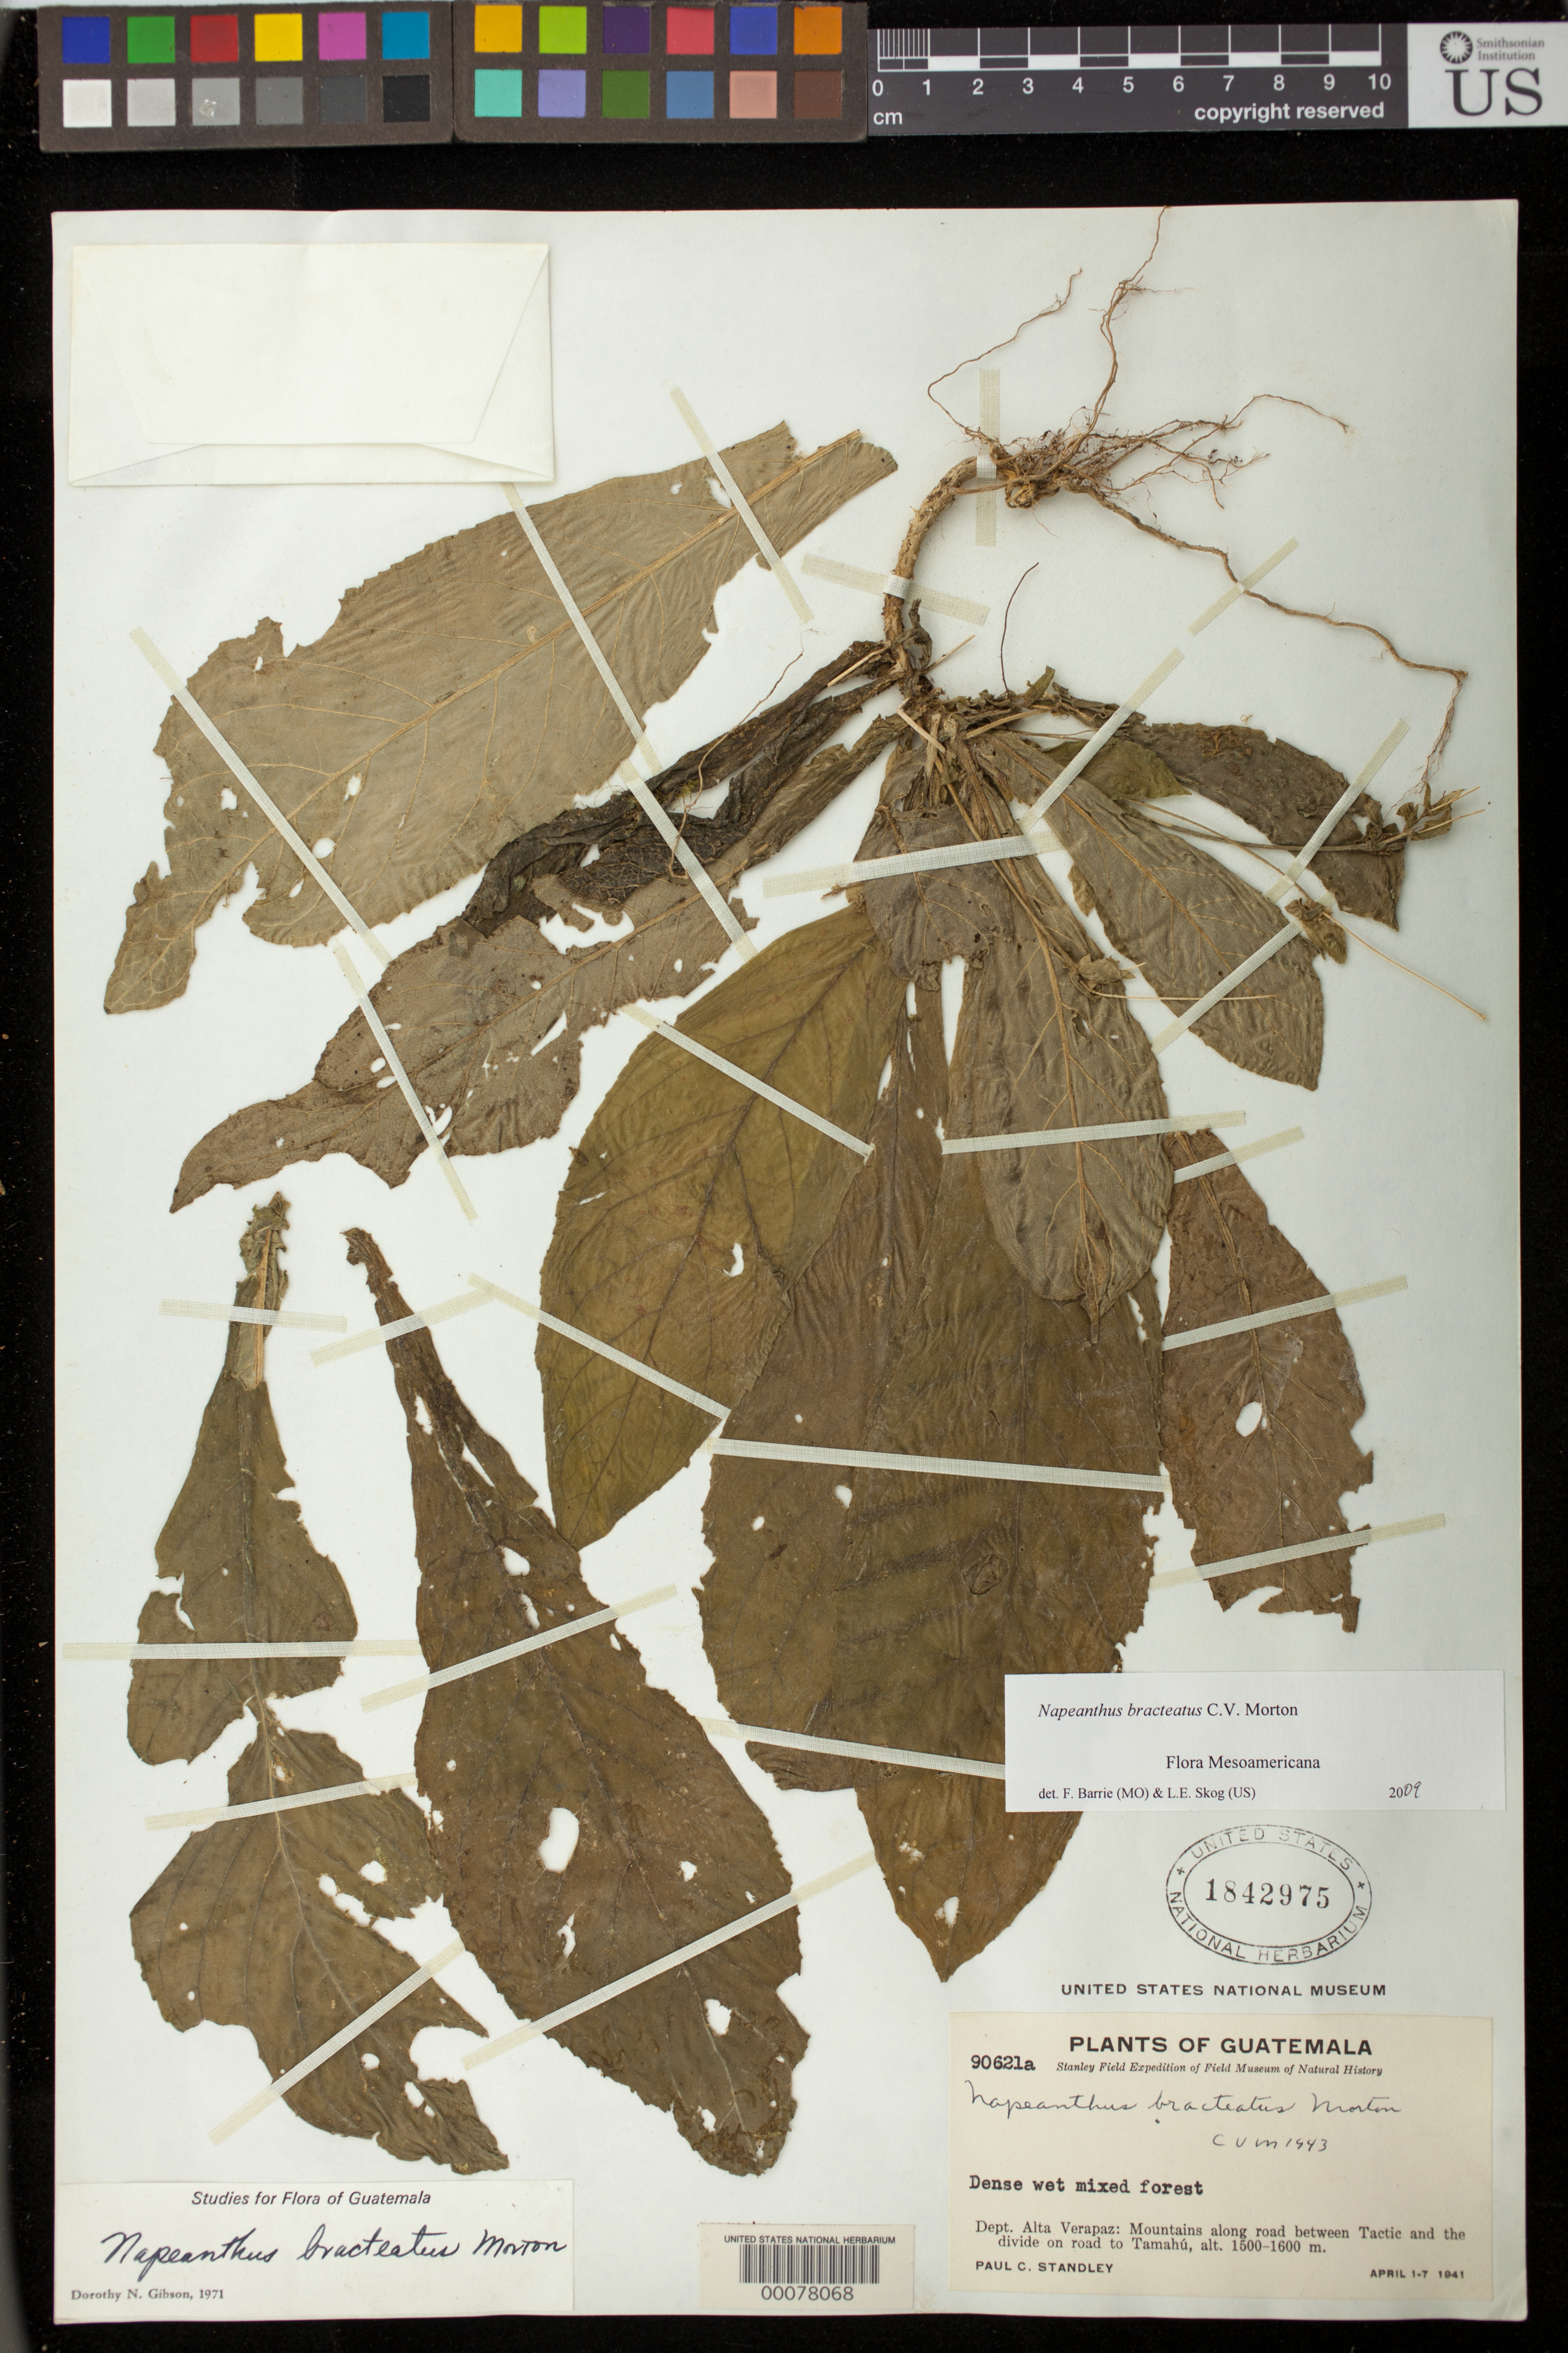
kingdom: Plantae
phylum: Tracheophyta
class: Magnoliopsida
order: Lamiales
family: Gesneriaceae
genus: Napeanthus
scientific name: Napeanthus bracteatus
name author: C.V. Morton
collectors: P. C. Standley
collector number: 90621 A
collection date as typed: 1-7 Apr 1941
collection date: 1941-04-01/1941-04-07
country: Guatemala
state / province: Alta Verapaz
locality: Mountains along road between Tactic and the divide on road to Tamahu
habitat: Dense wet mixed forest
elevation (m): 1500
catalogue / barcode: US 1842975